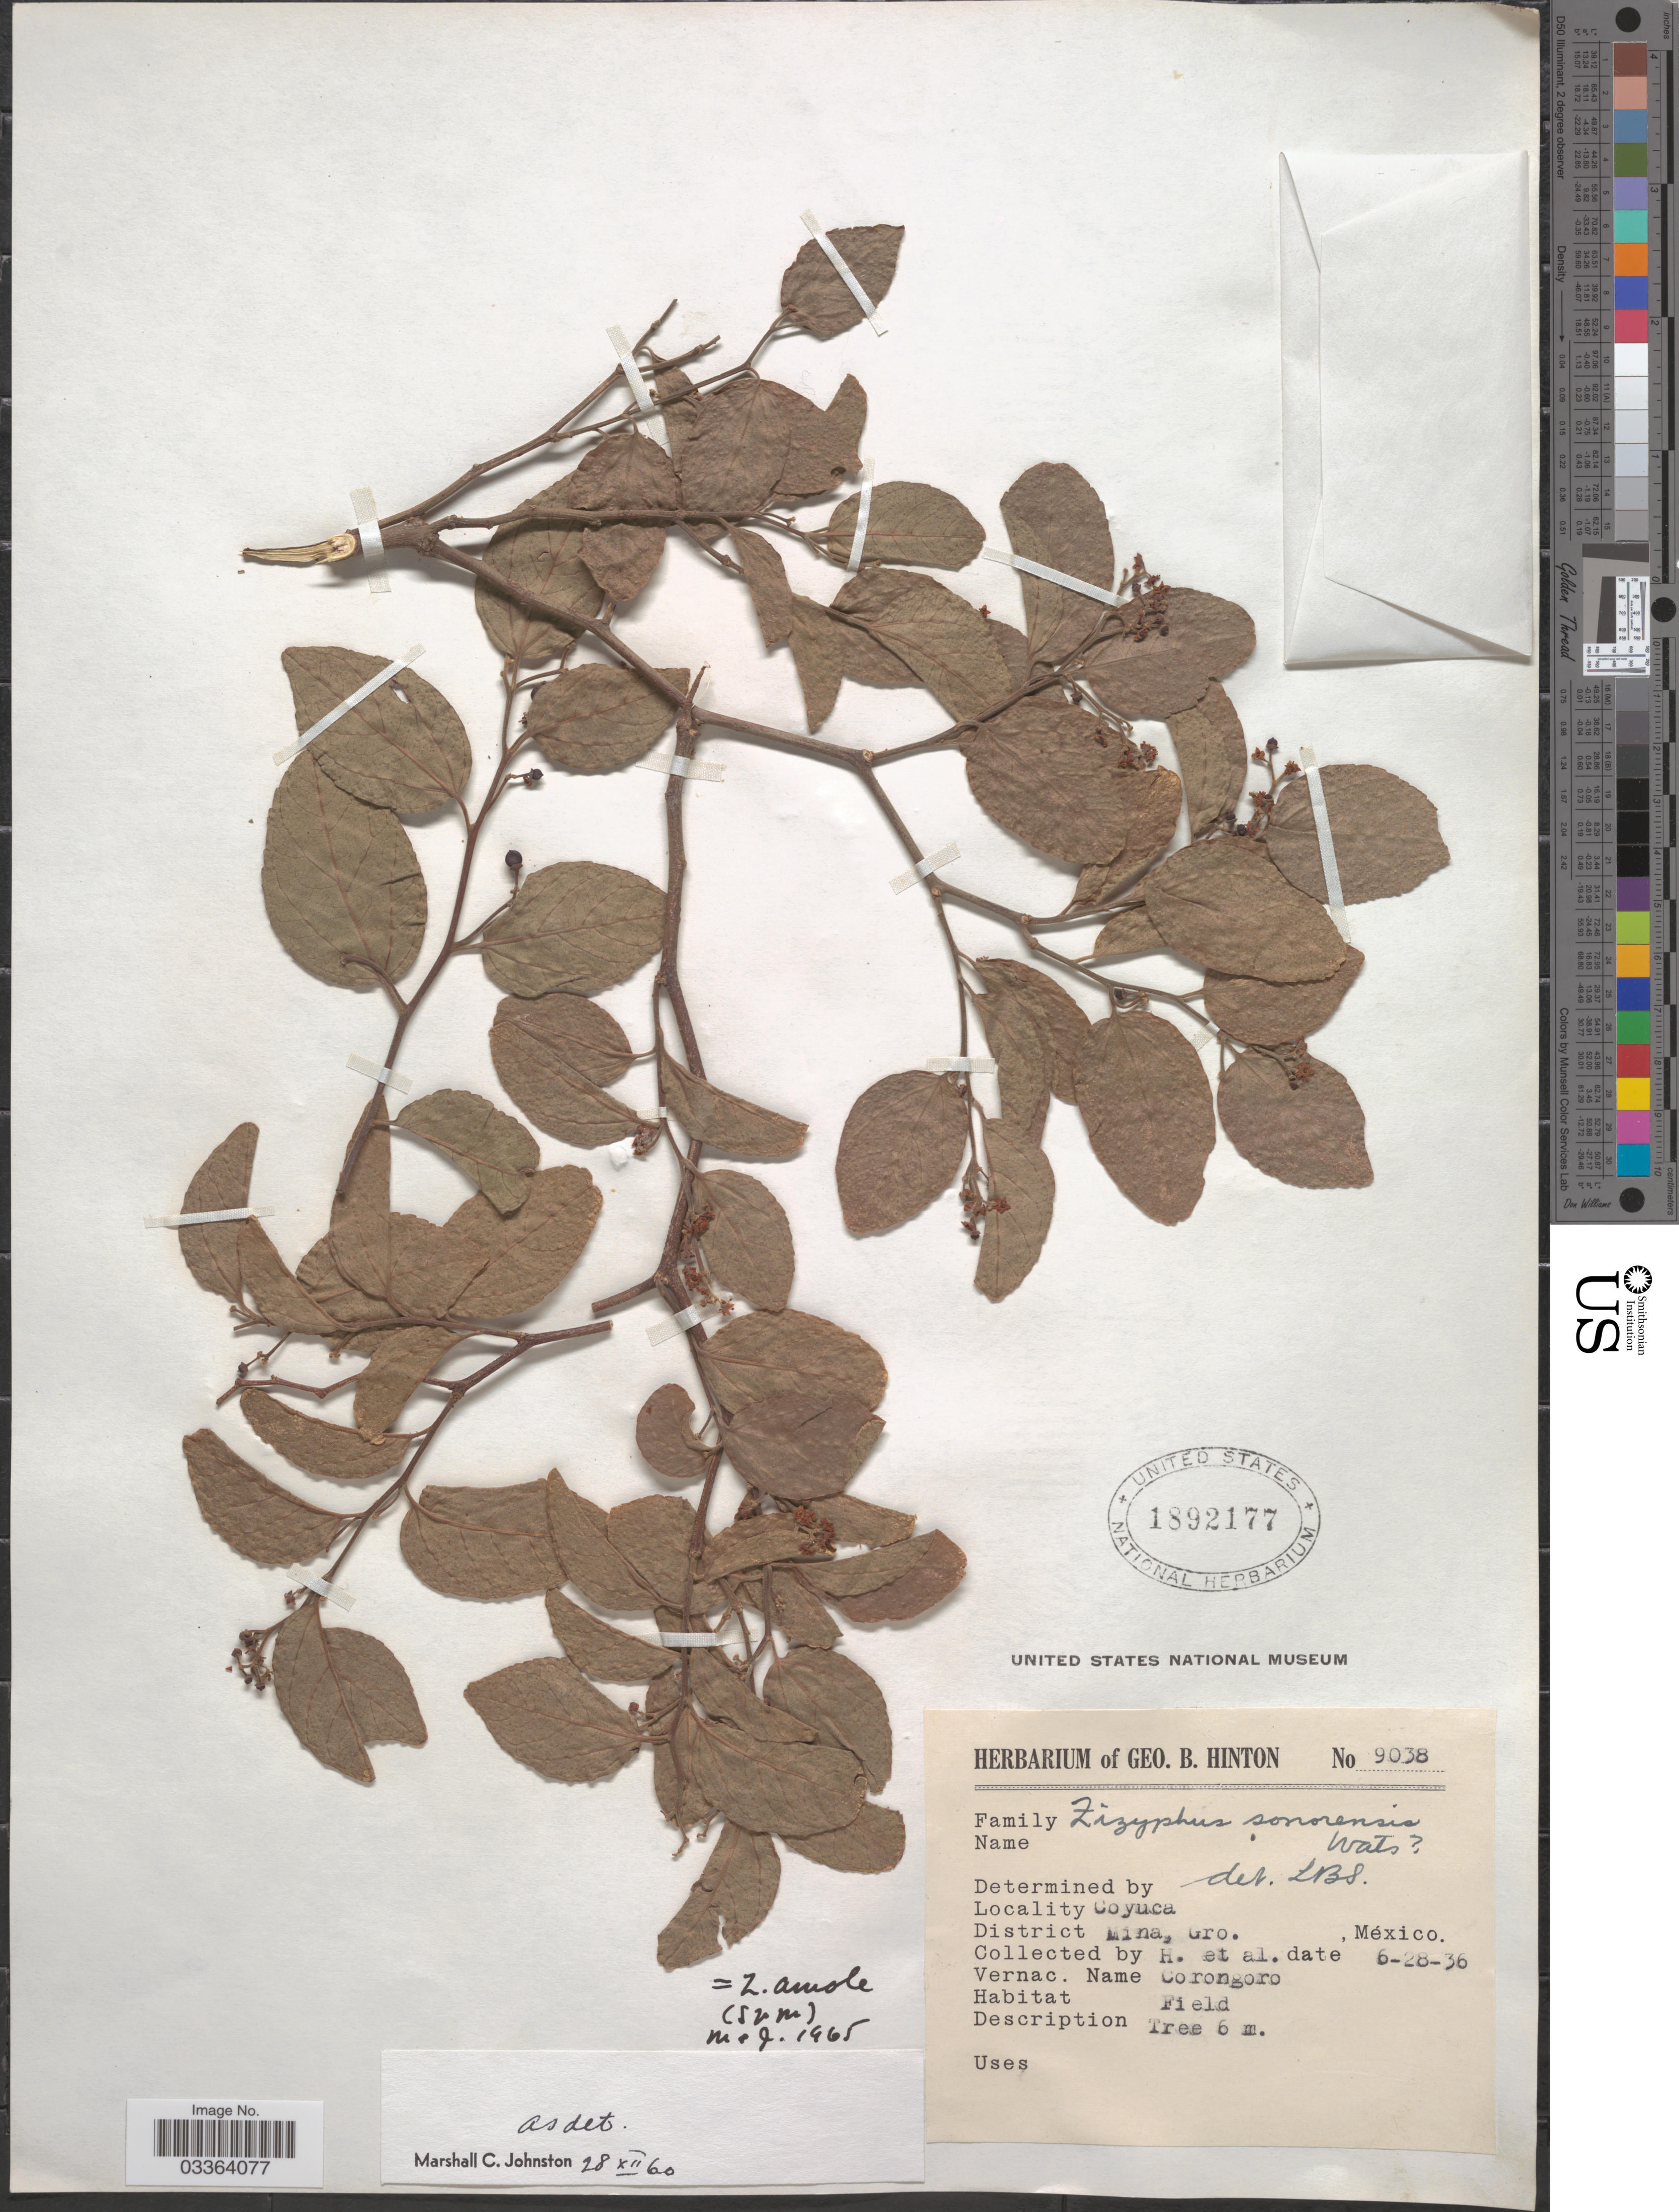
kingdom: Plantae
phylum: Tracheophyta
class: Magnoliopsida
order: Rosales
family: Rhamnaceae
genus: Sarcomphalus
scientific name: Sarcomphalus amole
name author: (Sessé & Moc.) Hauenschild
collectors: G. B. Hinton & et al.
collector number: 9038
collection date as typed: Transcribed d/m/y: 28/6/36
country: Mexico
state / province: Guerrero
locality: Coyuca, District Mina.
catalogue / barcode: US 1892177